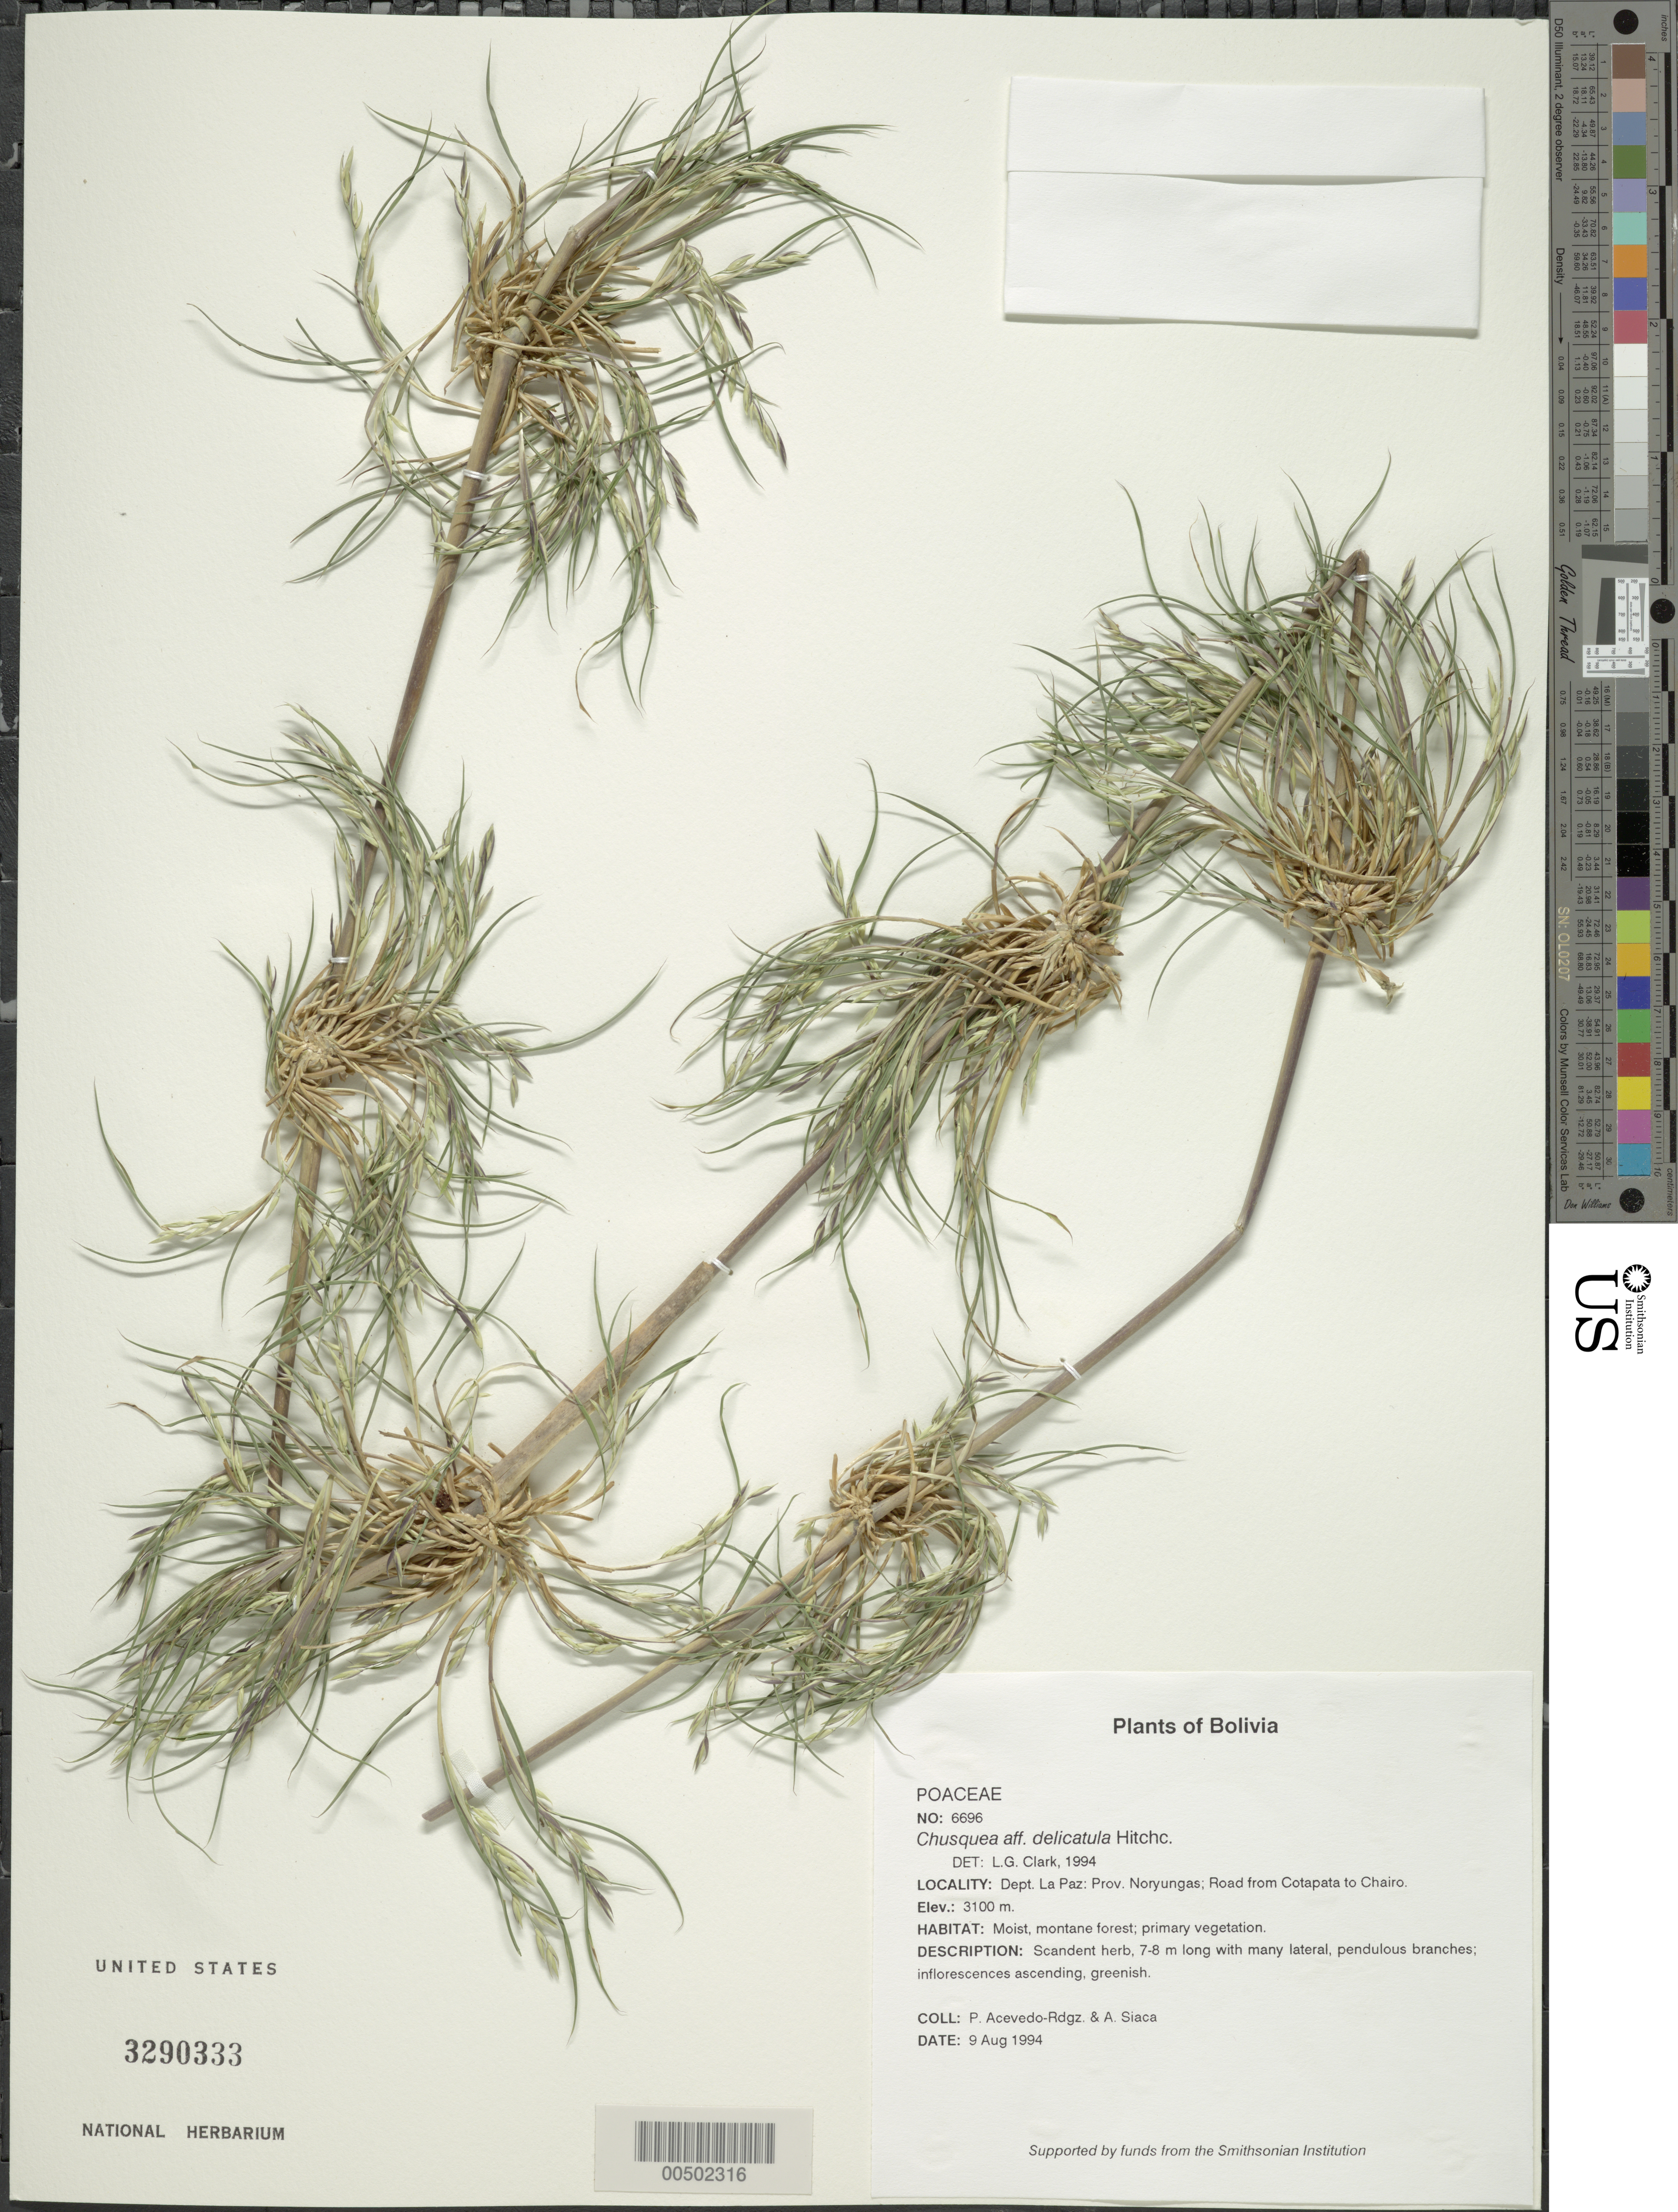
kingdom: Plantae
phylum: Tracheophyta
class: Liliopsida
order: Poales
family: Poaceae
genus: Chusquea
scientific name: Chusquea delicatula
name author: Hitchc.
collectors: P. Acevedo-Rodr. & A. Siaca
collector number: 6696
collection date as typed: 09 Aug 1994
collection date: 1994-08-09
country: Bolivia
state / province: La Paz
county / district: Nor Yungas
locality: Rd from Cotapata to Chairo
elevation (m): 3100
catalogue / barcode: US 3290333